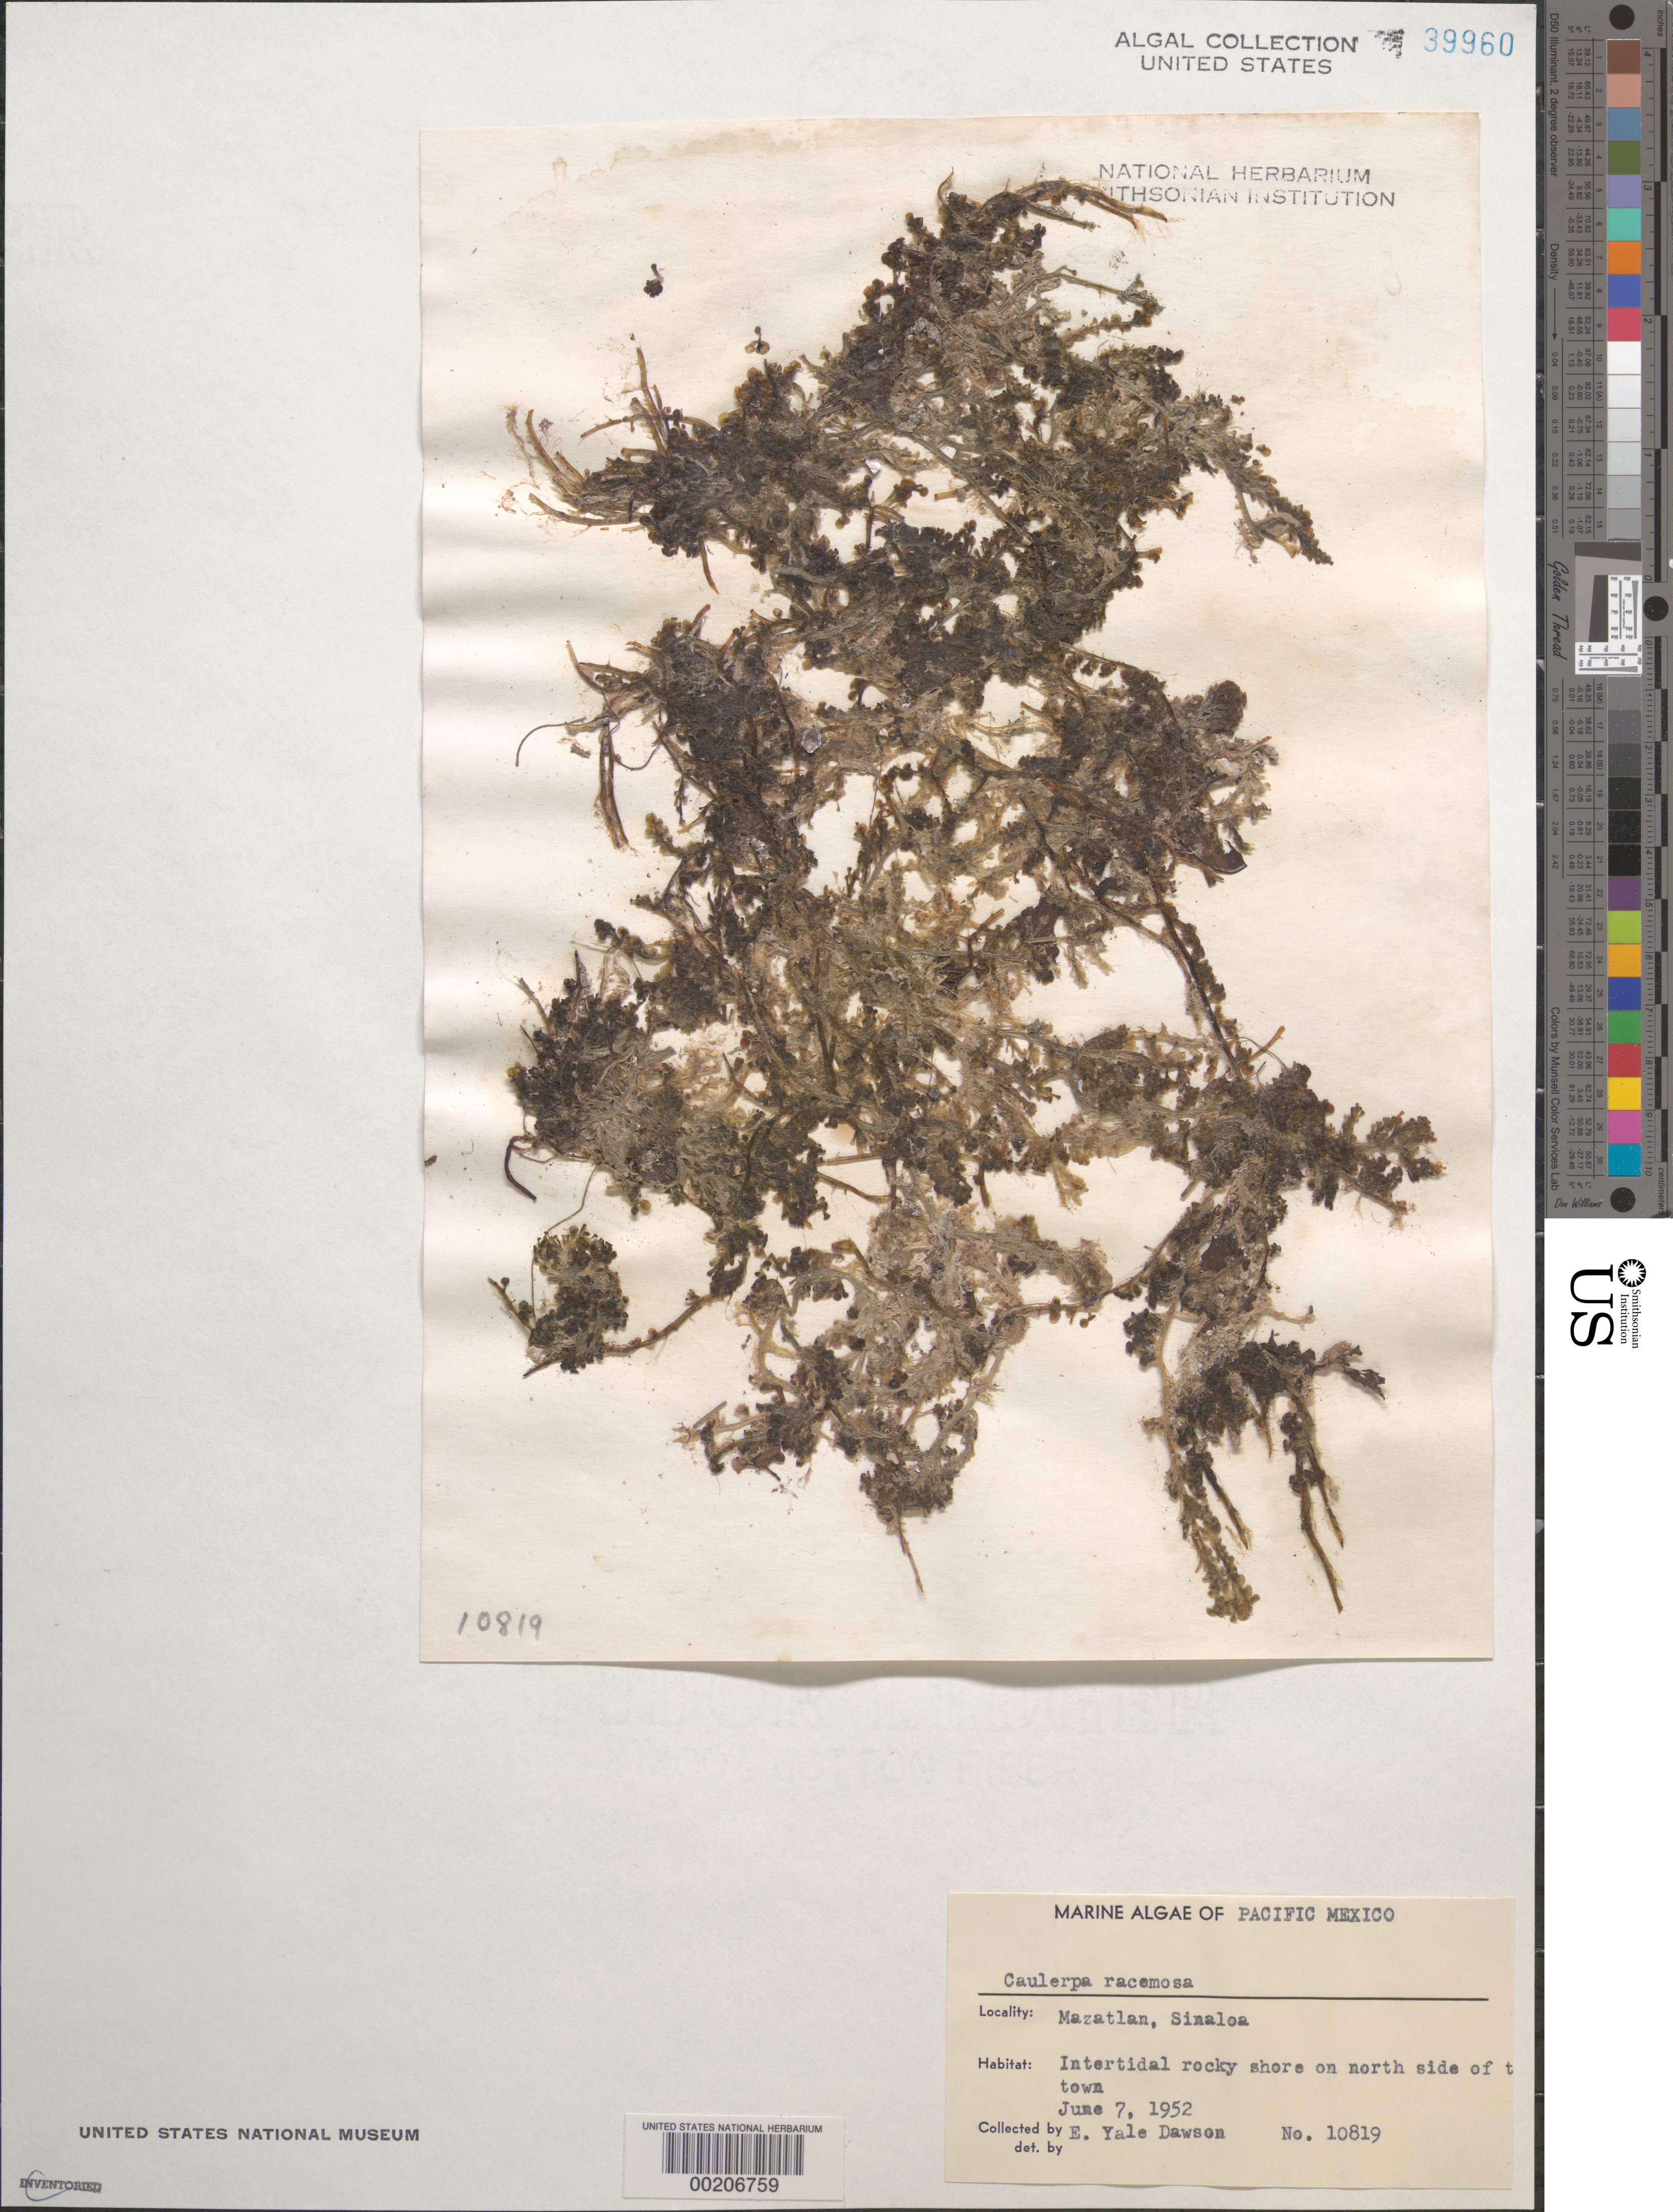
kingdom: Plantae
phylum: Chlorophyta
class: Ulvophyceae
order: Bryopsidales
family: Caulerpaceae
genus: Caulerpa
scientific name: Caulerpa racemosa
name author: (Forssk.) J. Agardh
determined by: Dawson, E. Y.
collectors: E. Y. Dawson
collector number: EYD 10819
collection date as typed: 07 Jun 1952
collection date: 1952-06-07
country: Mexico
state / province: Sinaloa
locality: Mazatlan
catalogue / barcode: US 39960